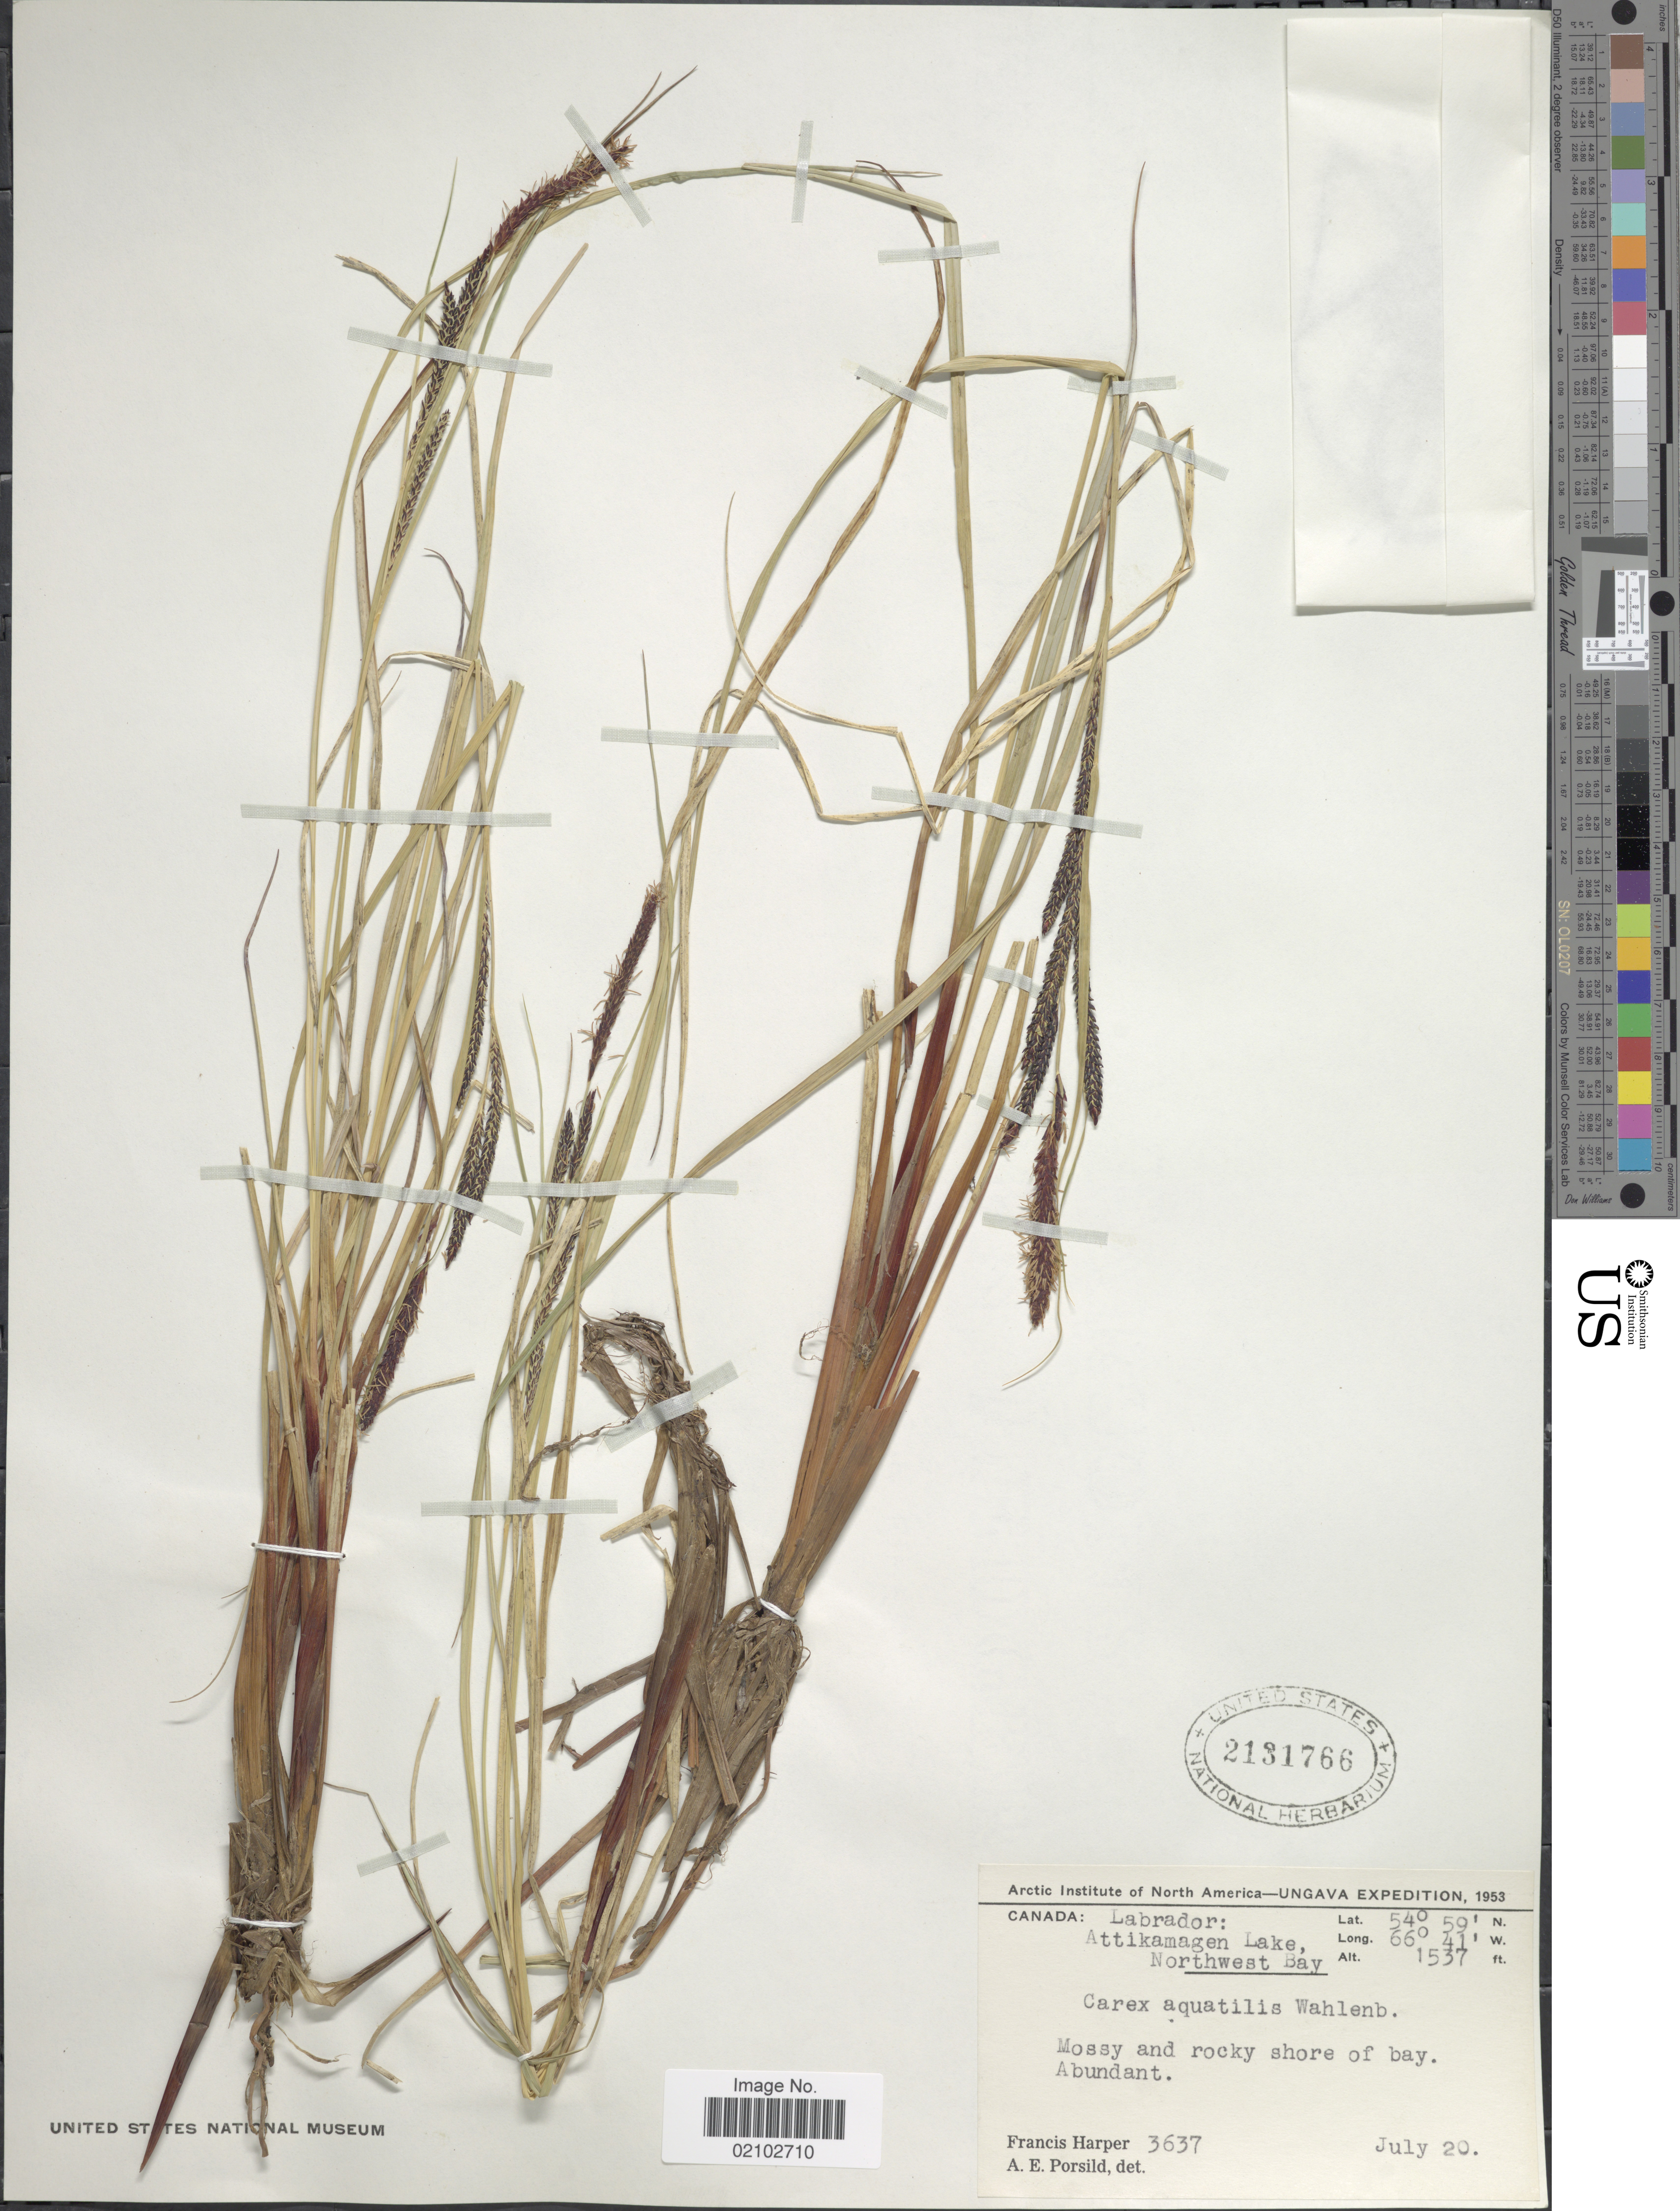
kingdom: Plantae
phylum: Tracheophyta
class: Liliopsida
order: Poales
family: Cyperaceae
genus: Carex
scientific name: Carex aquatilis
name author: Wahlenb.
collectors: F. Harper & A. E. Porsild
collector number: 3637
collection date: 1953-07-20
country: Canada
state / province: Newfoundland and Labrador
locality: Labrador: Attikamagen Lake, Northwest Bay, mossy and rocky shore of bay.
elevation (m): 468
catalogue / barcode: US 2131766